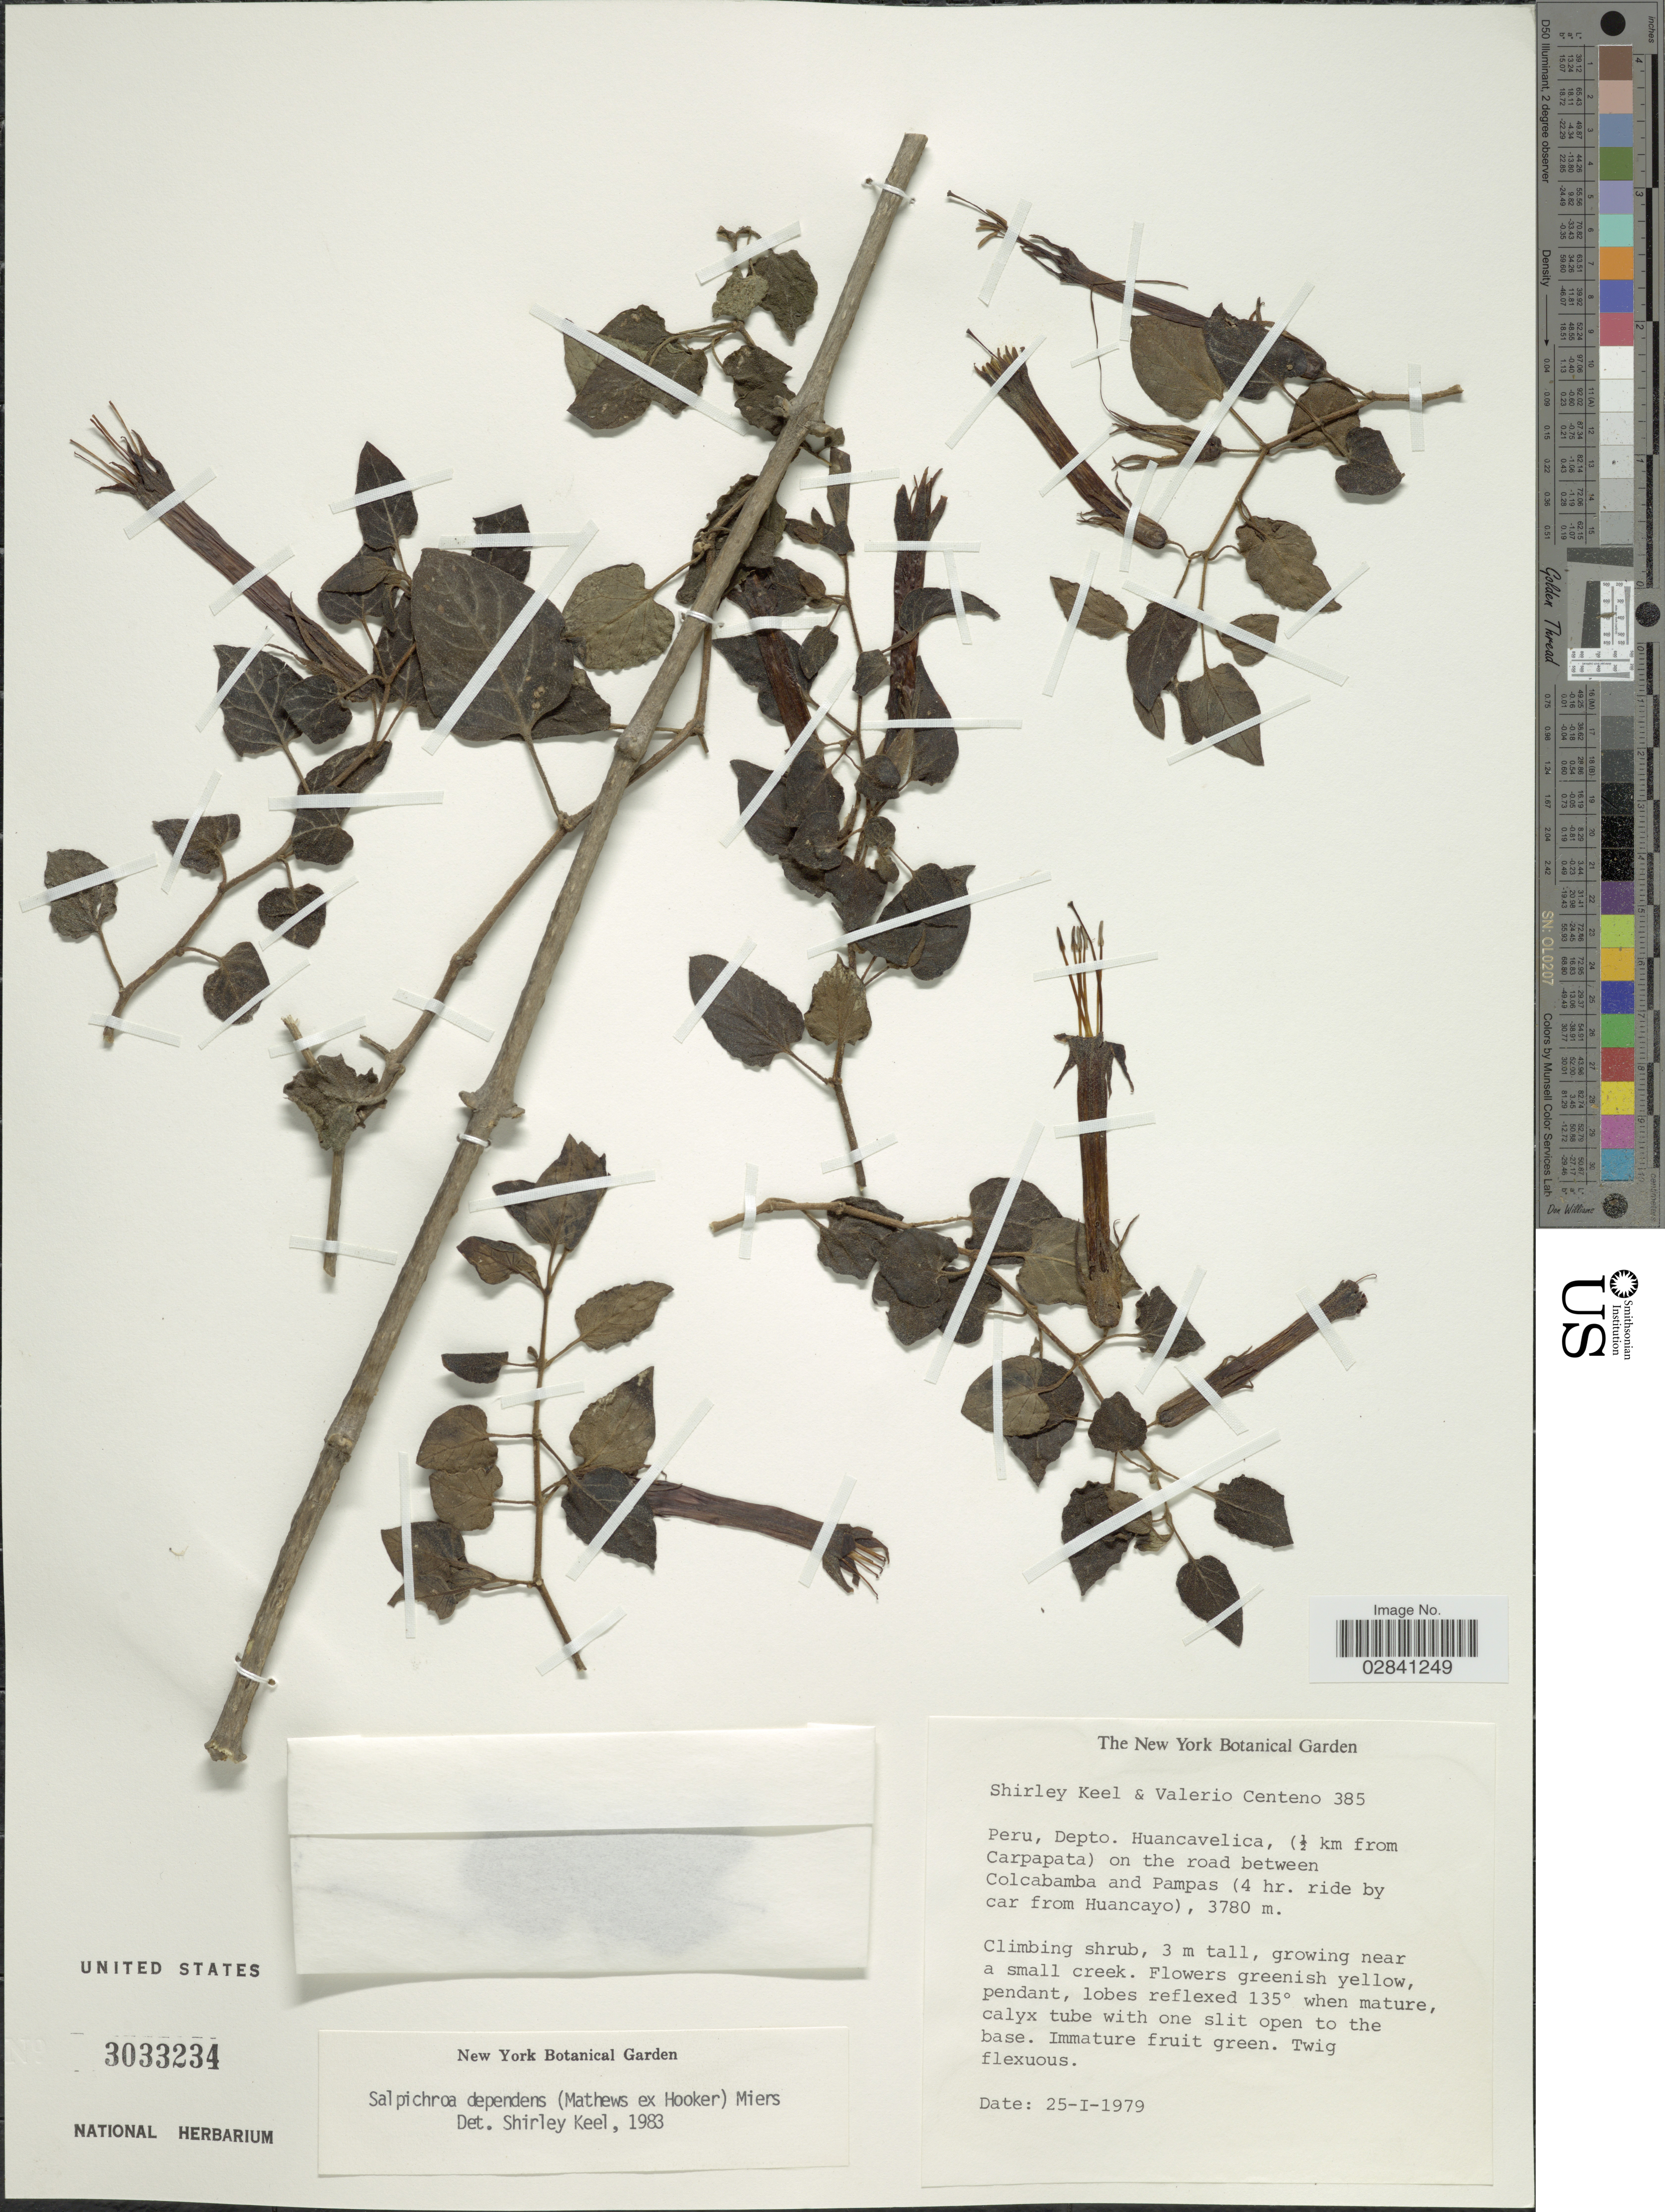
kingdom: Plantae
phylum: Tracheophyta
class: Magnoliopsida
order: Solanales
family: Solanaceae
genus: Salpichroa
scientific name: Salpichroa dependens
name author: (Hook.) Miers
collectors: S. Keel & V. Centeno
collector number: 385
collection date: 1979-01-25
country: Peru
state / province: Huancavelica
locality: Depto. Huancavelica, (½ km from Carpapata) on the road between Colcabamba and Pampas (4 hr. ride by car from Huancayo).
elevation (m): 3780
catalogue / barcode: US 3033234